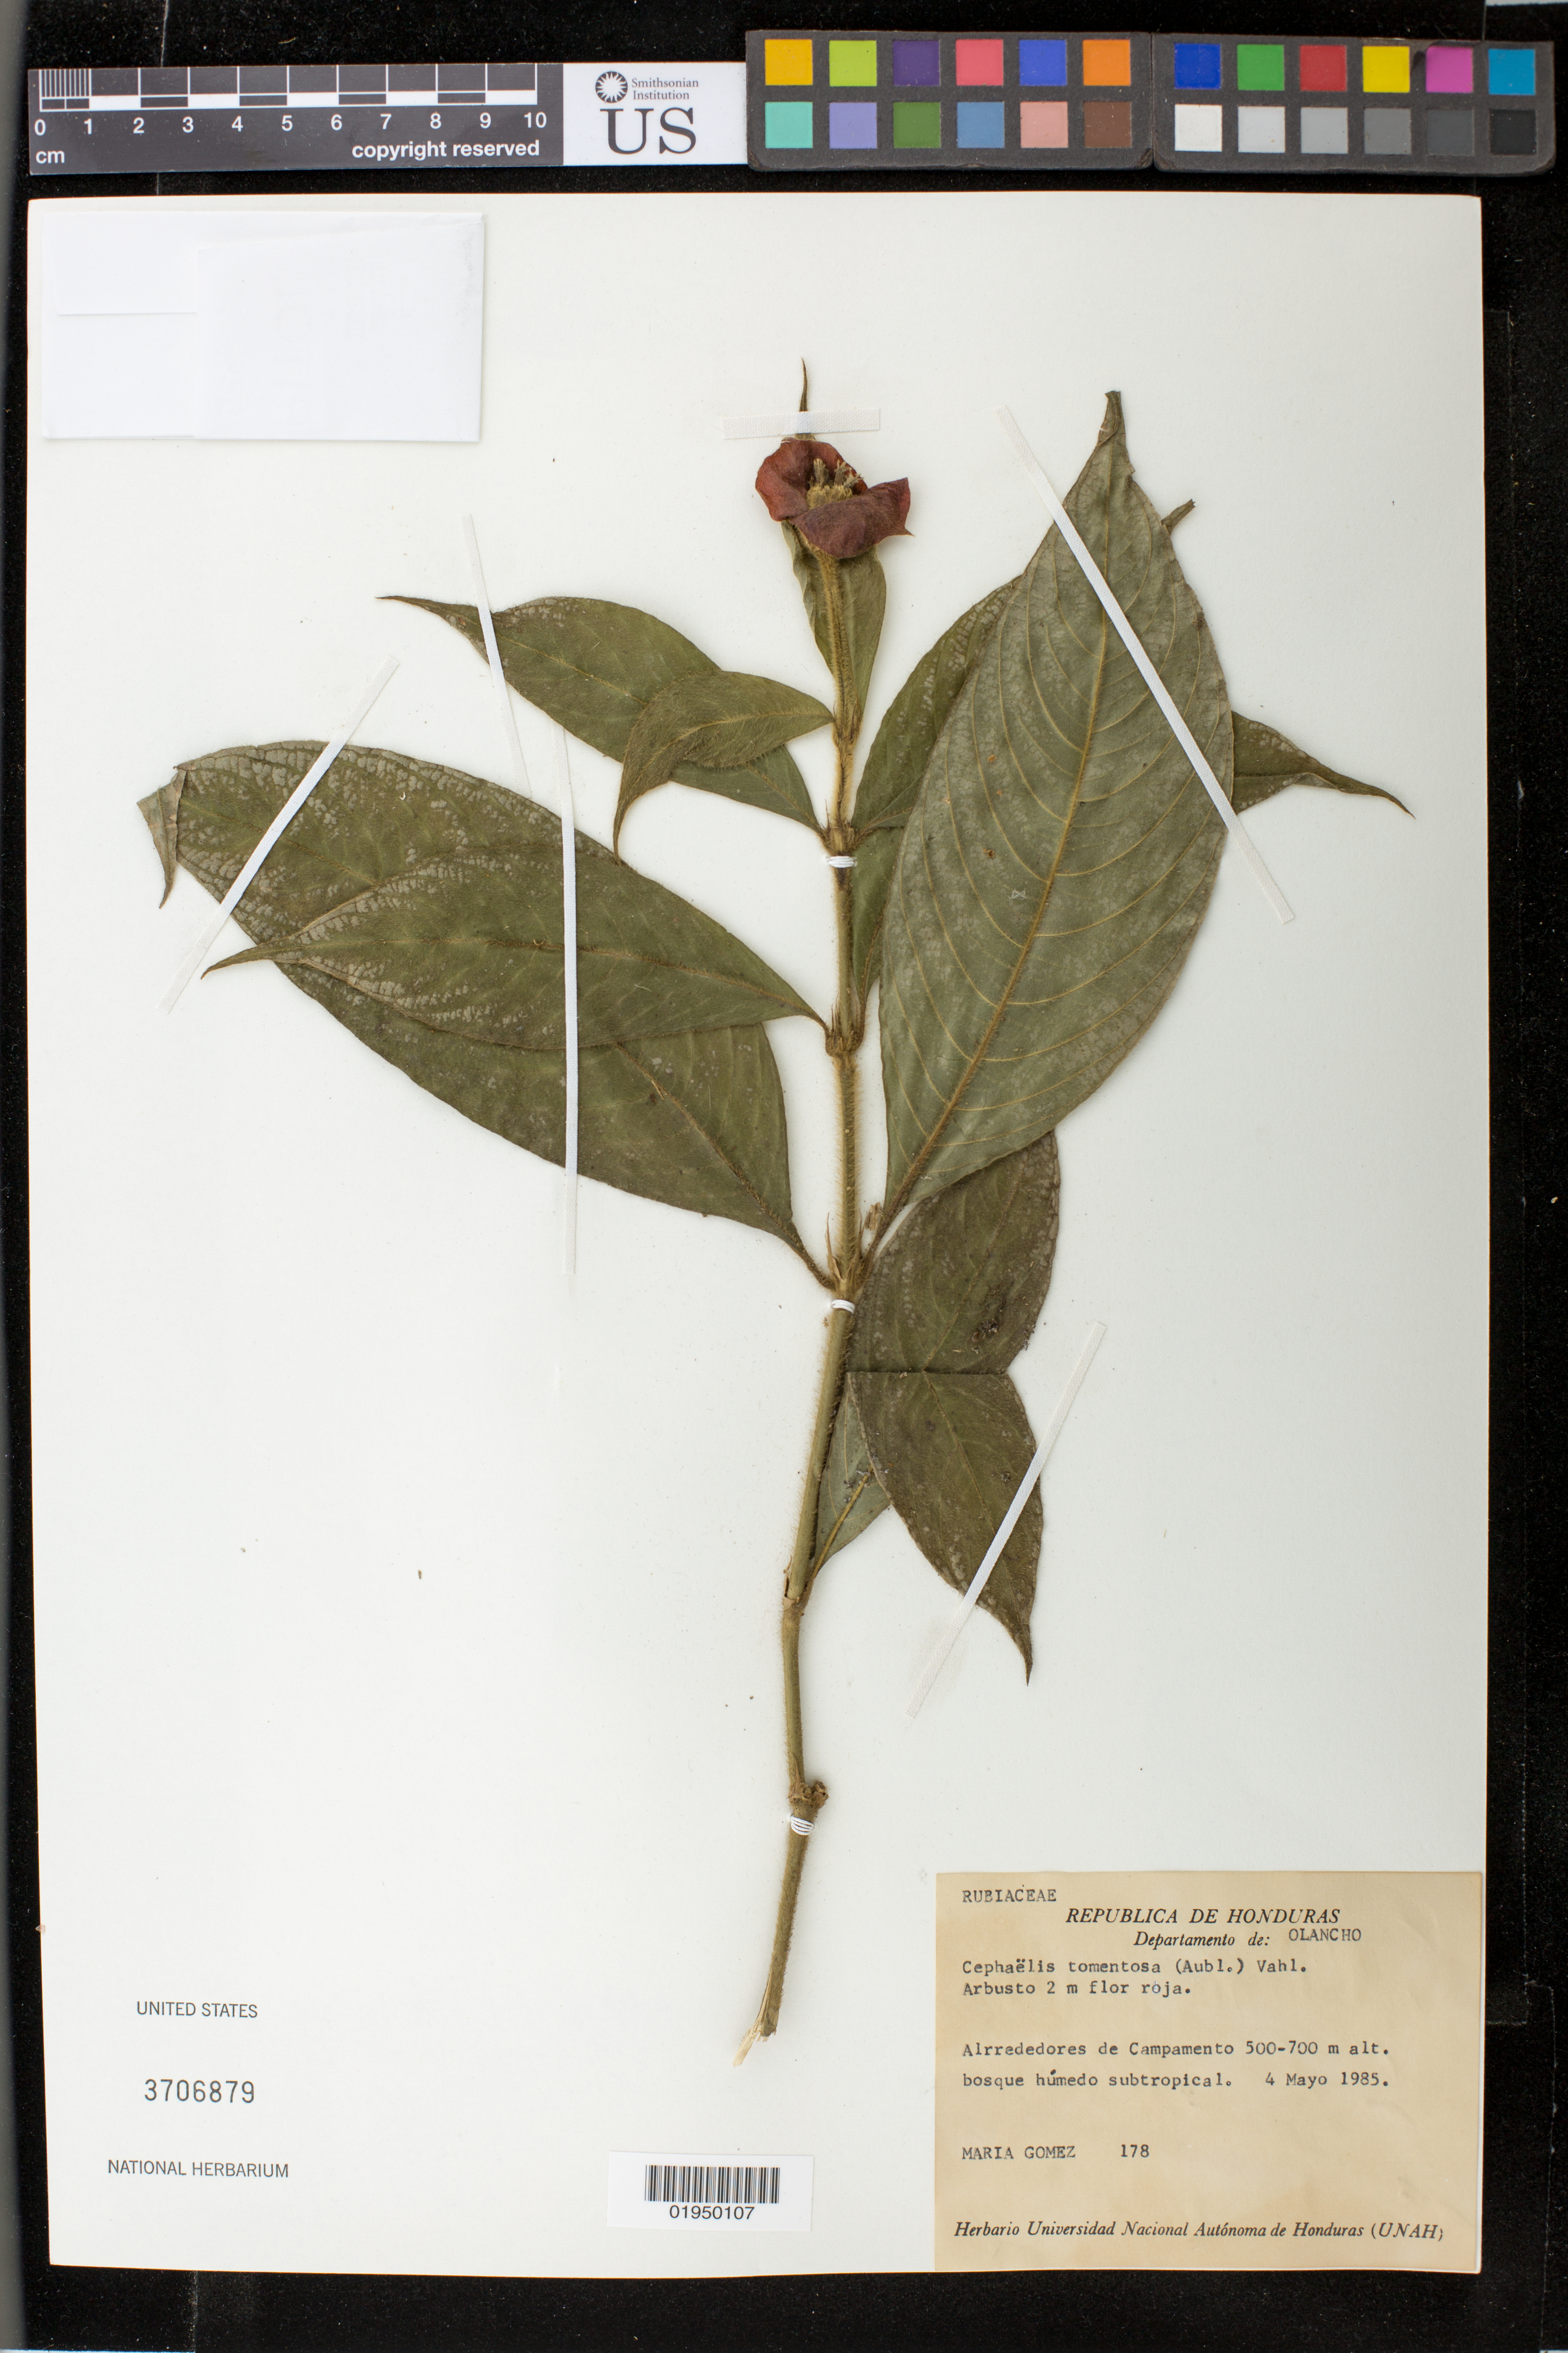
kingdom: Plantae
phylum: Tracheophyta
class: Magnoliopsida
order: Gentianales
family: Rubiaceae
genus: Palicourea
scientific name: Palicourea tomentosa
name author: (Aubl.) Borhidi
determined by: Strong, Mark T.; Kirkbride, J. H.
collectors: M. Gomez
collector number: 178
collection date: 1985-05-04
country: Honduras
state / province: Olancho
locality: Alrredeotes de Compamento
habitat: bosque humdo subtropical.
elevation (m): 500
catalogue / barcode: US 3706879